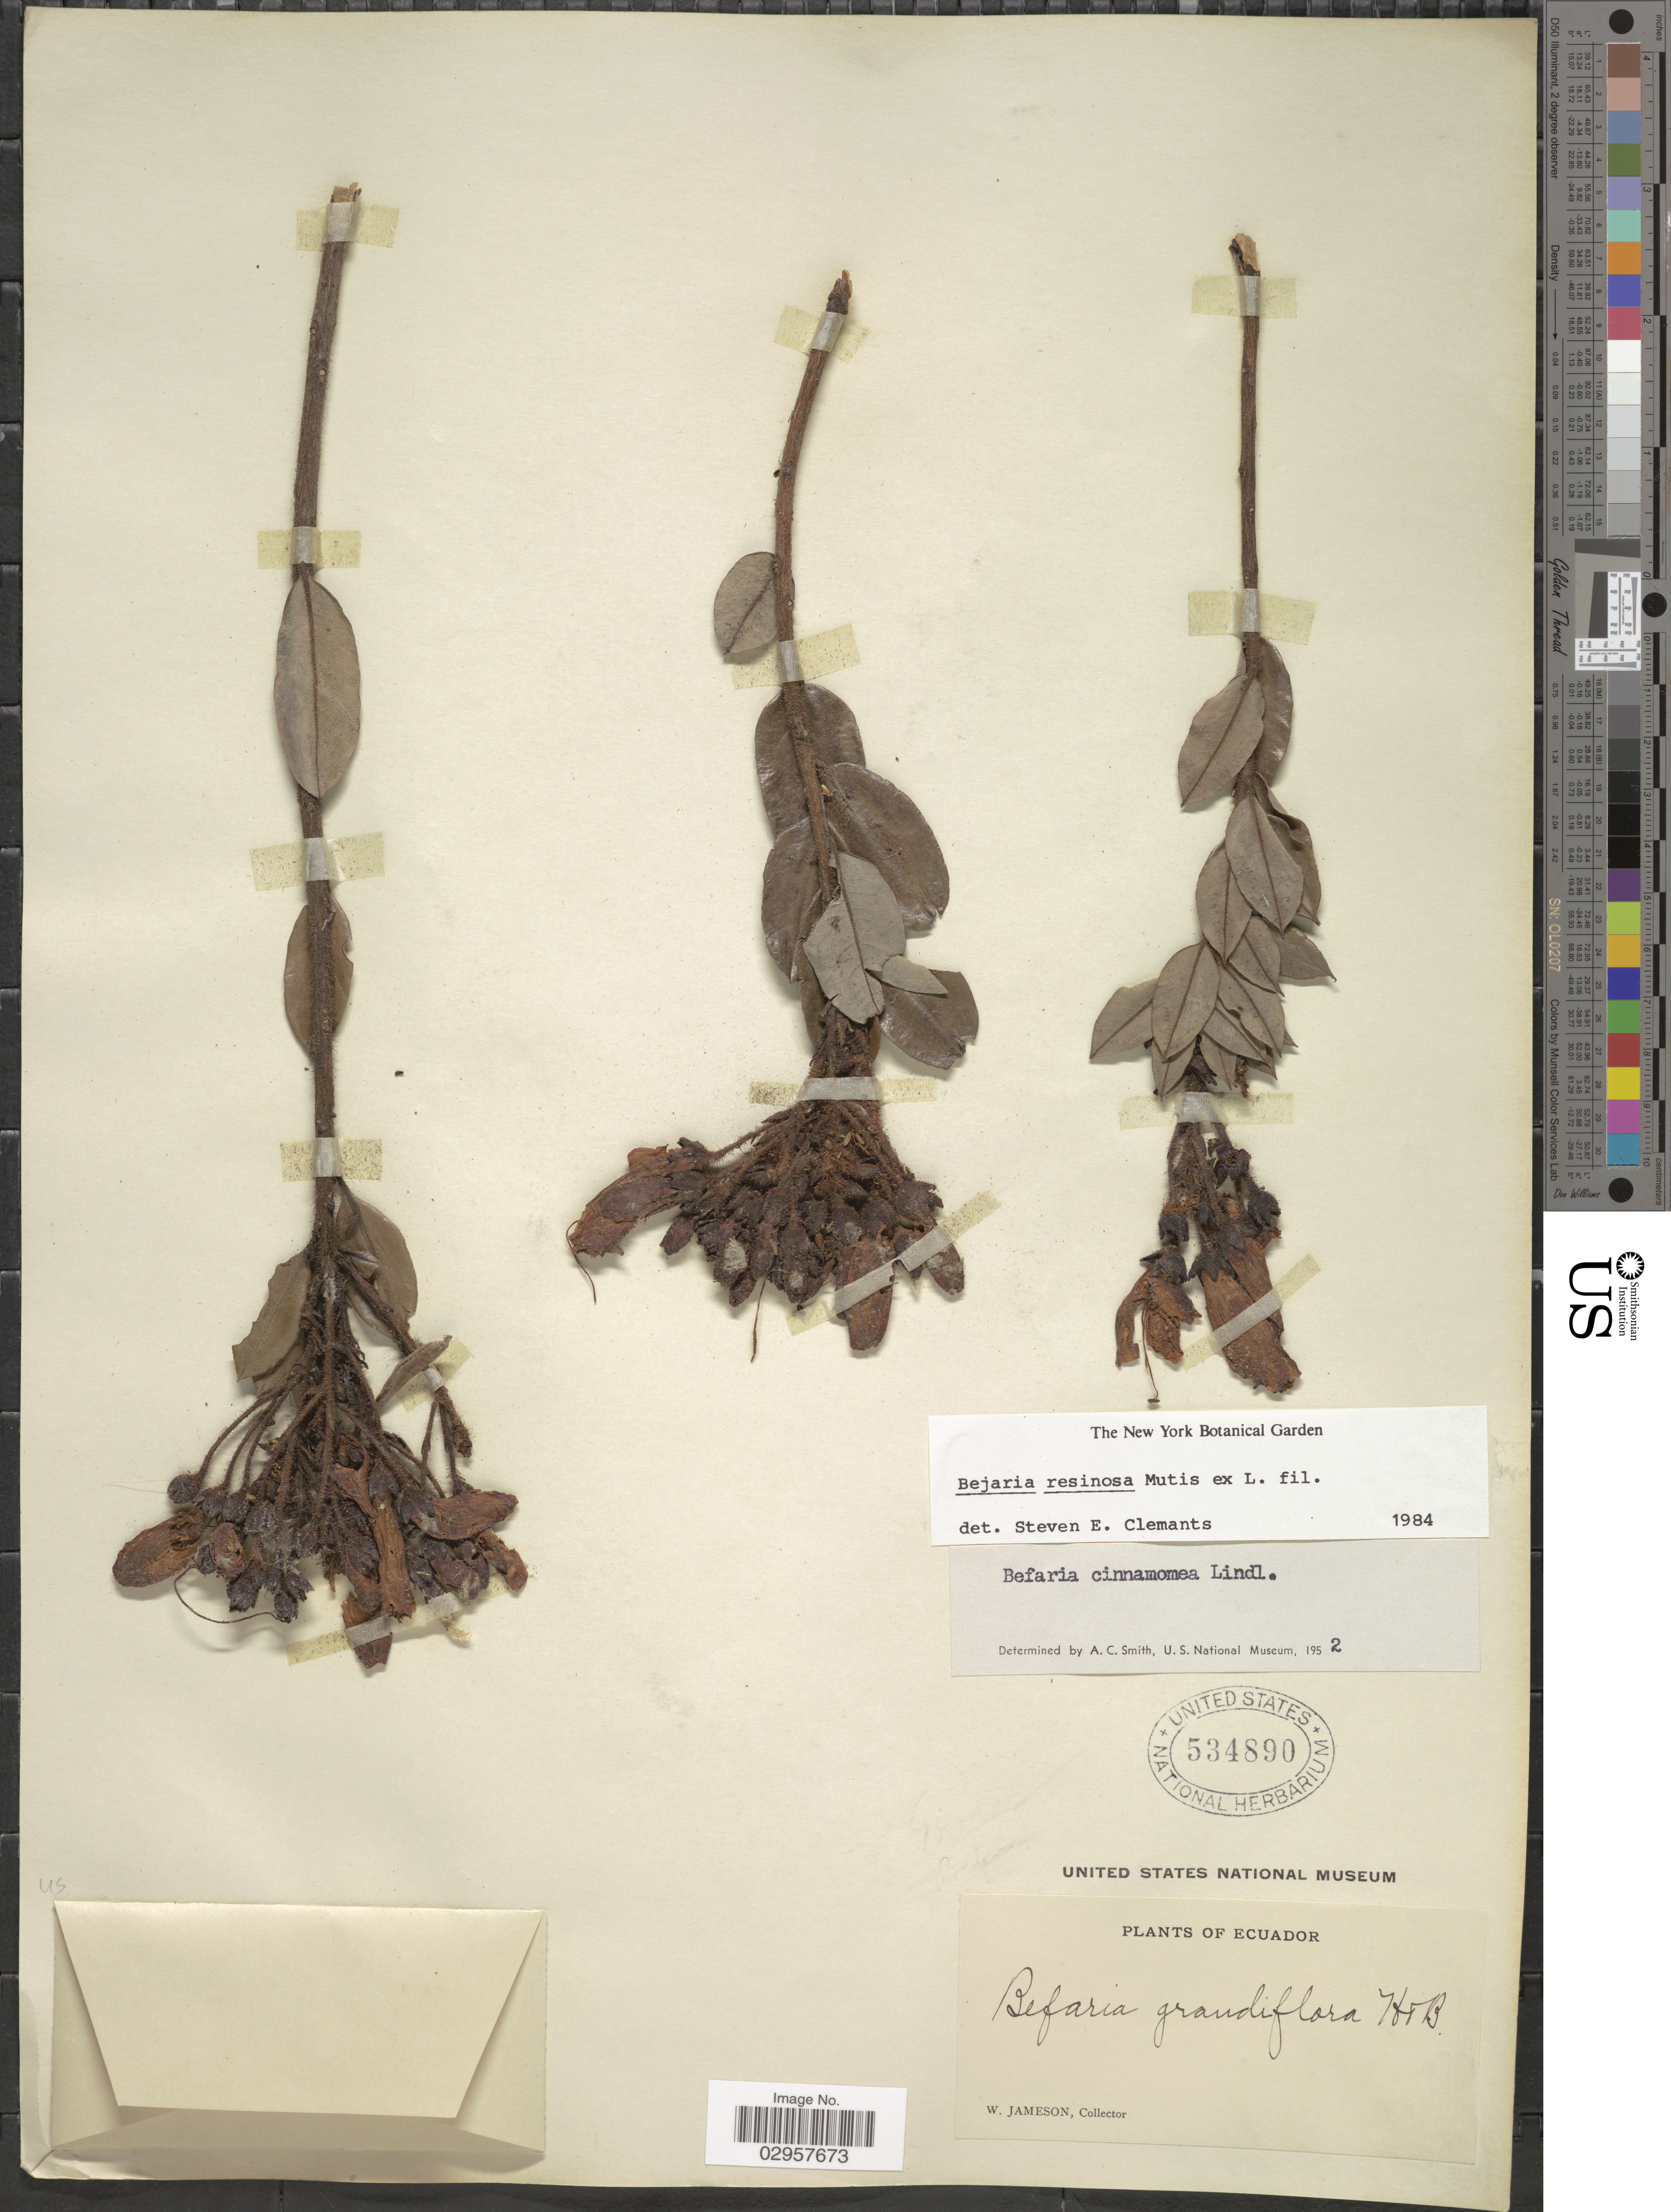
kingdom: Plantae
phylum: Tracheophyta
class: Magnoliopsida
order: Ericales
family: Ericaceae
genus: Befaria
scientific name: Befaria resinosa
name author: Mutis ex L. f.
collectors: W. Jameson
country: Ecuador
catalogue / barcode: US 534890